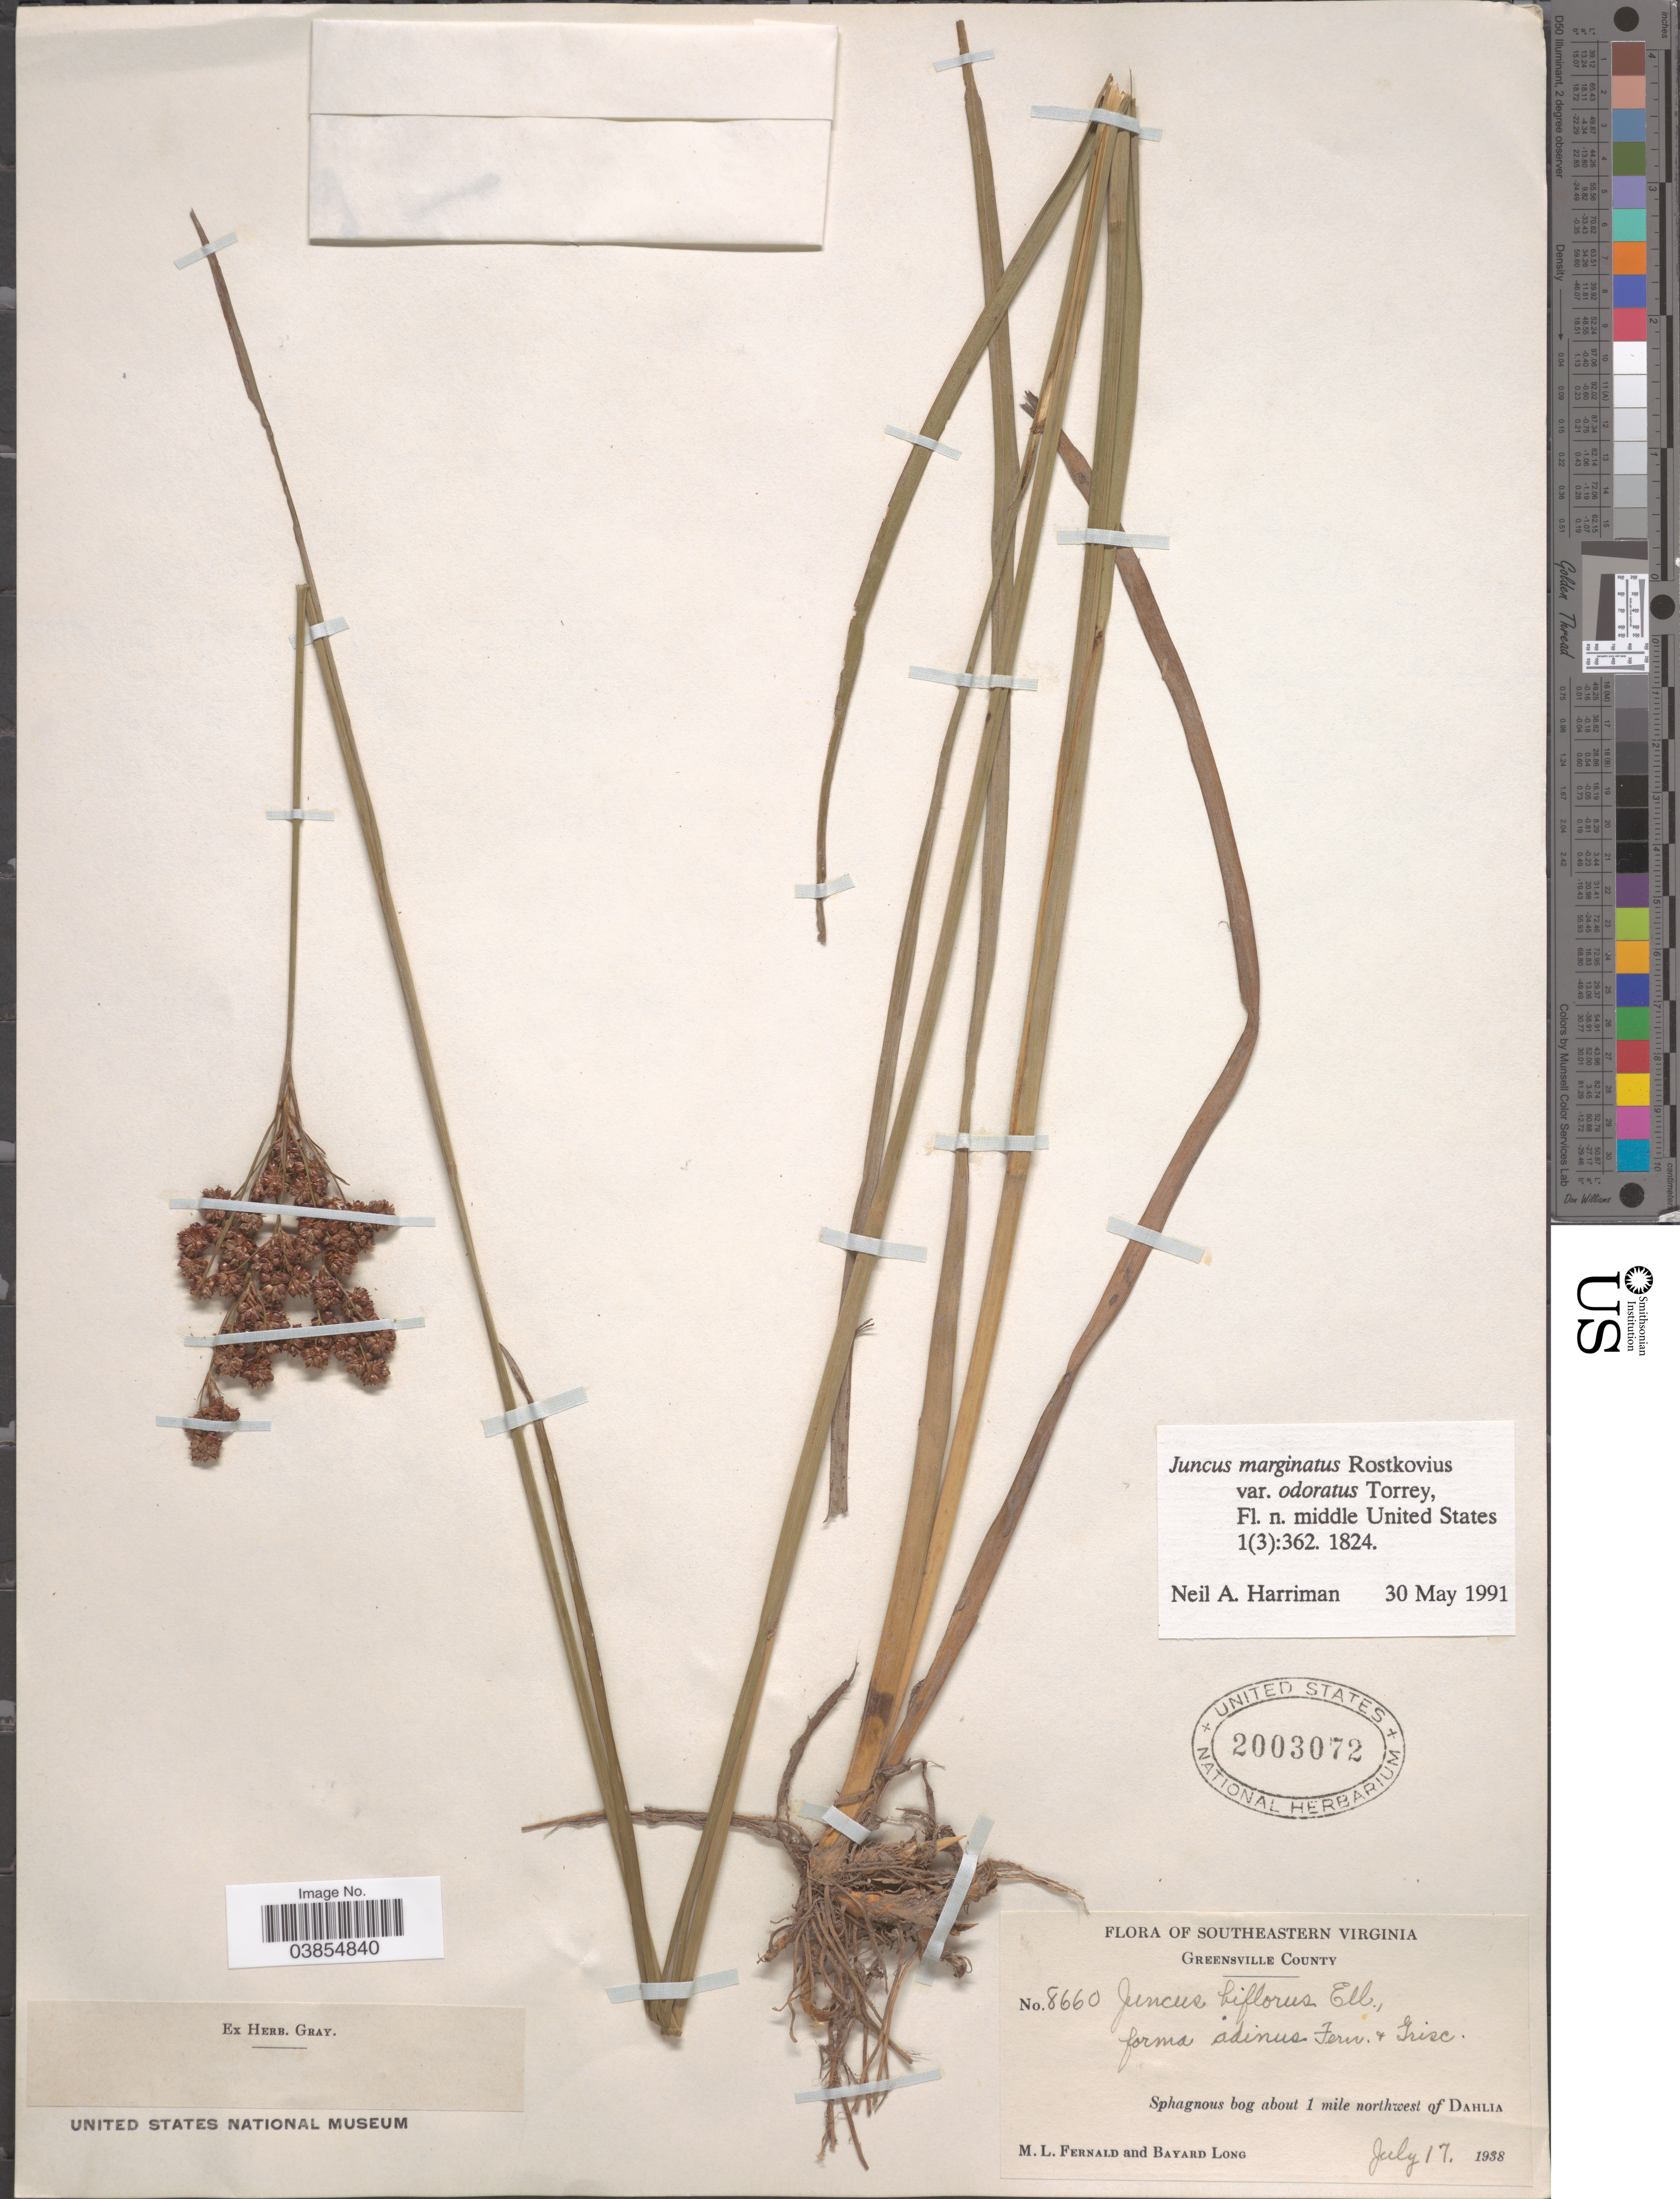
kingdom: Plantae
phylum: Tracheophyta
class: Liliopsida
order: Poales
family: Juncaceae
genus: Juncus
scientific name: Juncus marginatus var. odoratus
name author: Torr.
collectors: M. L. Fernald & B. Long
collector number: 8660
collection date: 1938-07-17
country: United States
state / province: Virginia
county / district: Greensville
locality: Southeastern Virginia. Greensville County. About 1 mile northwest of Dahlia.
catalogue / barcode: US 2003072